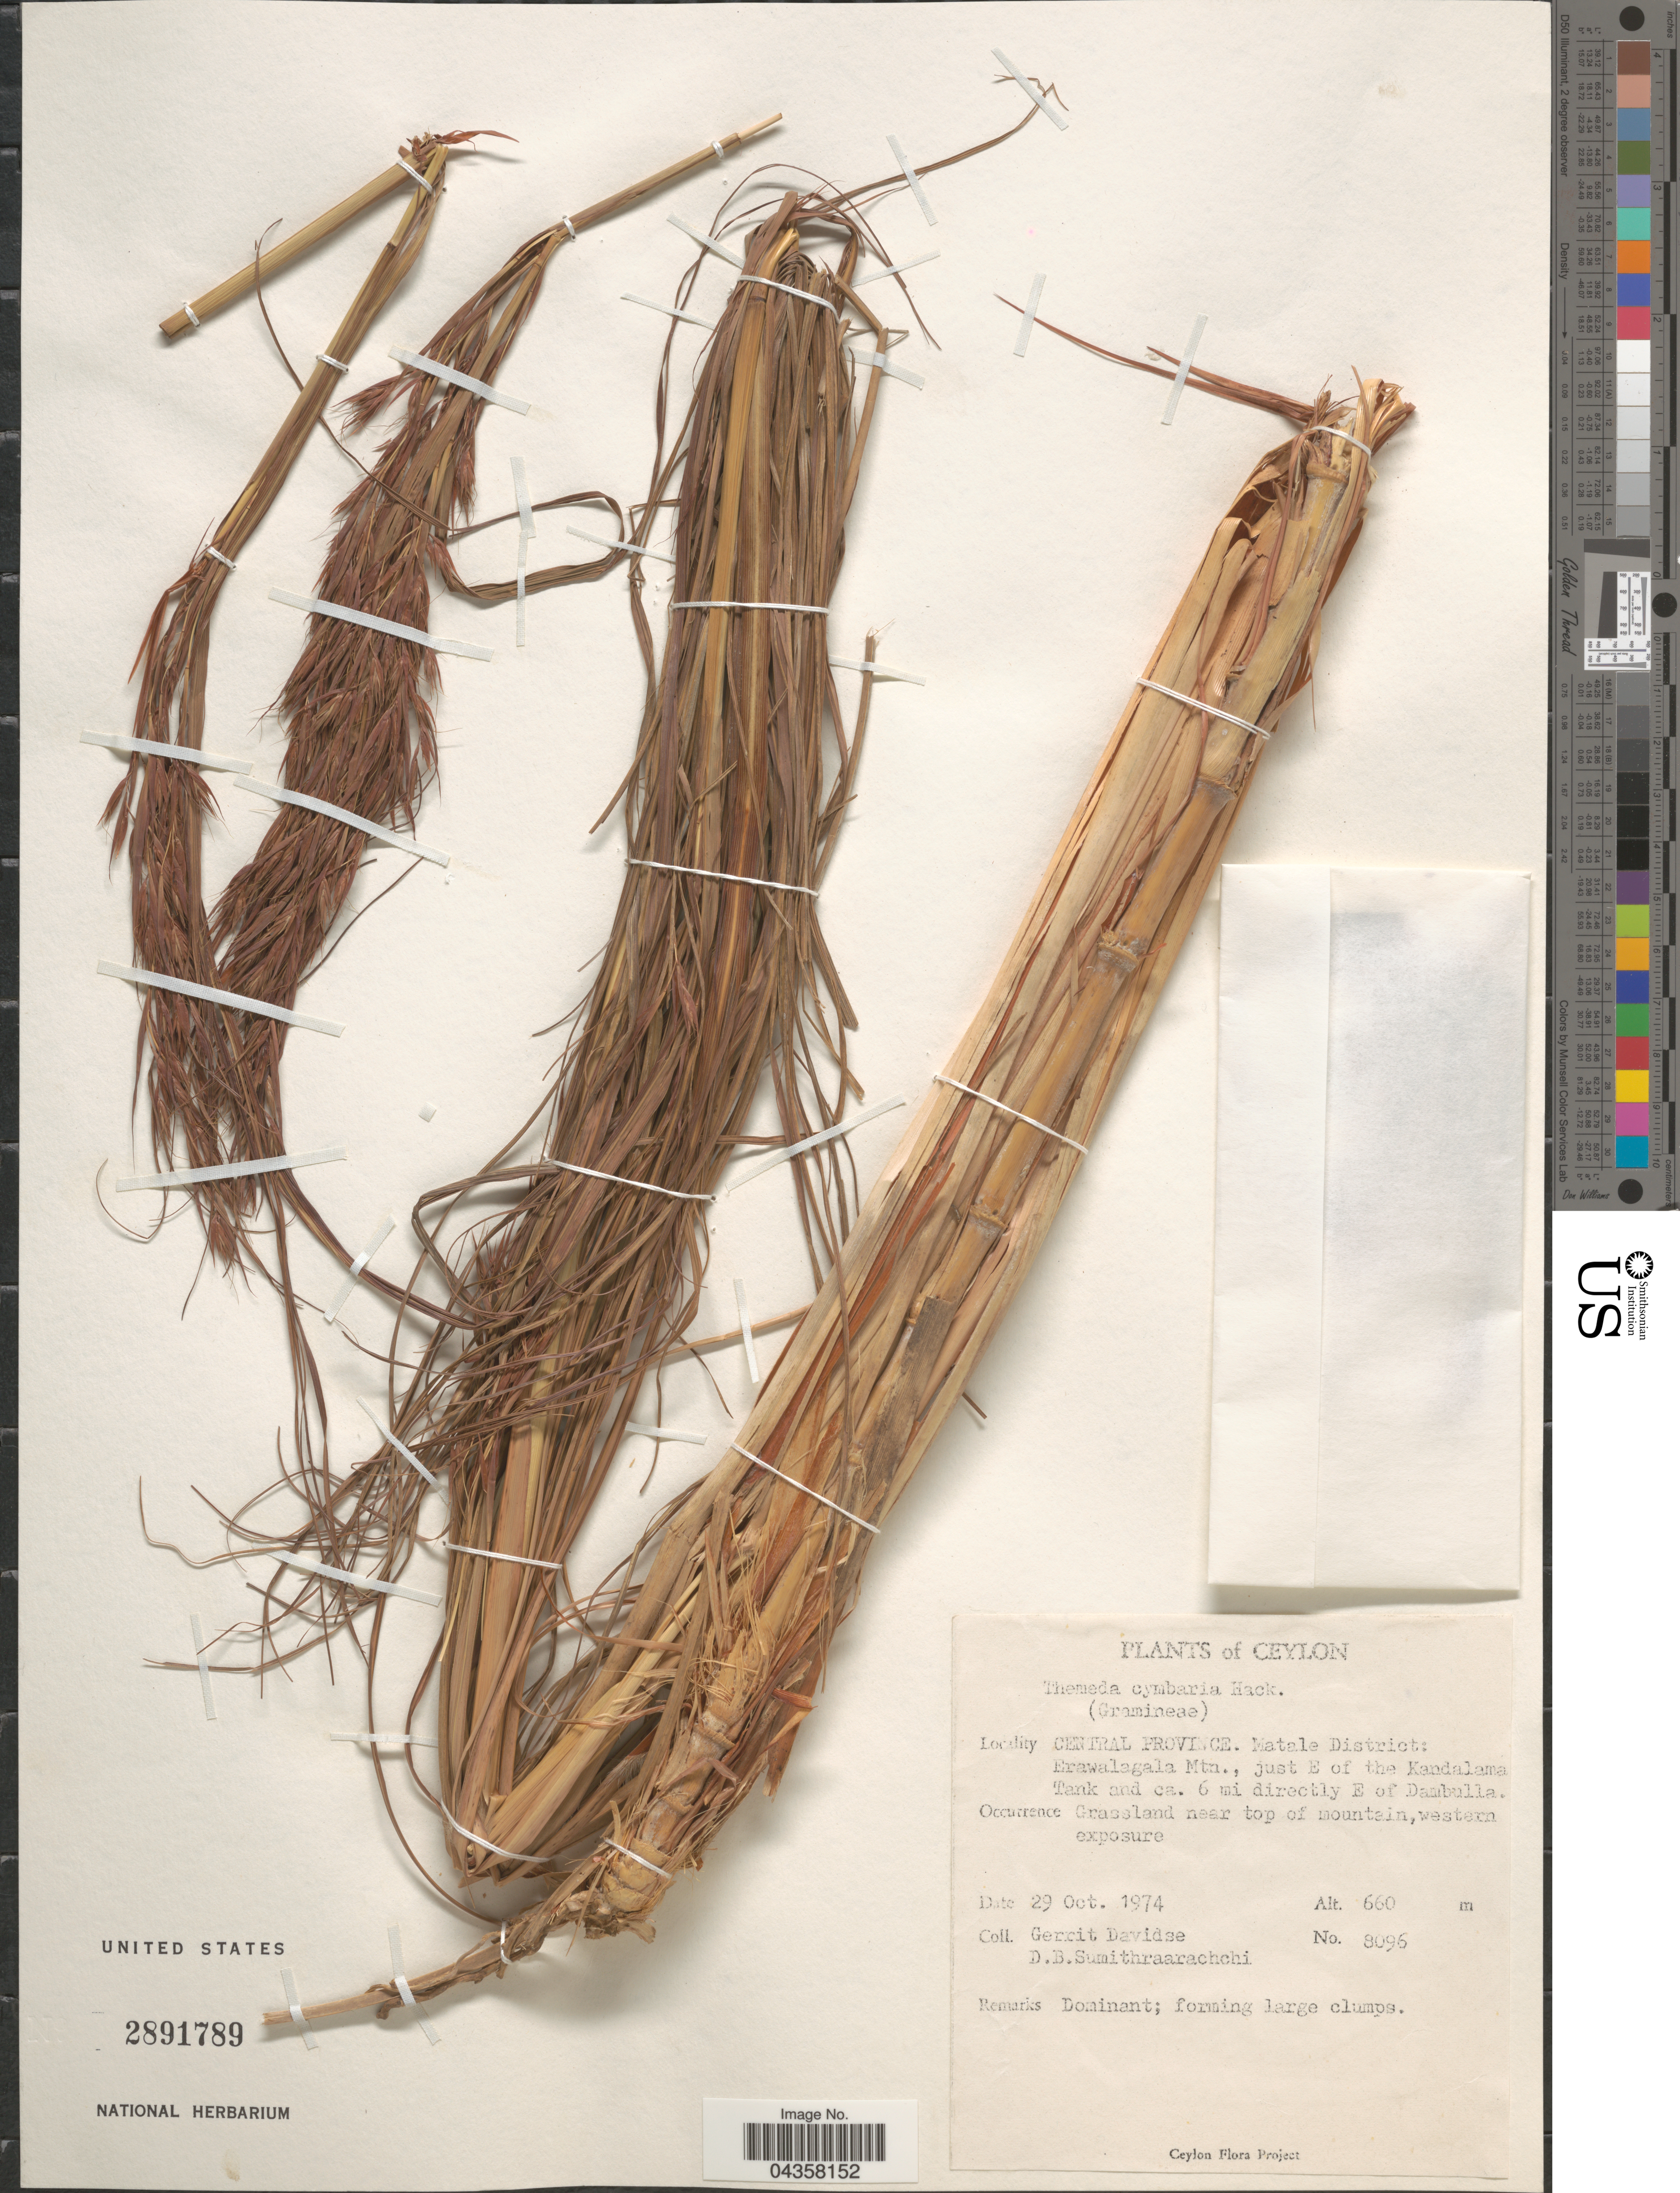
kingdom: Plantae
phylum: Tracheophyta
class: Liliopsida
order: Poales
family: Poaceae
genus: Themeda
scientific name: Themeda cymbaria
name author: Hack.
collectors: G. Davidse & D. B. Sumithraarachchi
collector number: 8096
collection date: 1974-10-29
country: Sri Lanka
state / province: Central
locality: Ceylon. Matale District: Erawalagala Mtn., just E of the Kandalama Tank and ca. 6 mi directly E of Dambulla. Grassland near top of mountain, western exposure.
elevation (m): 660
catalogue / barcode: US 2891789